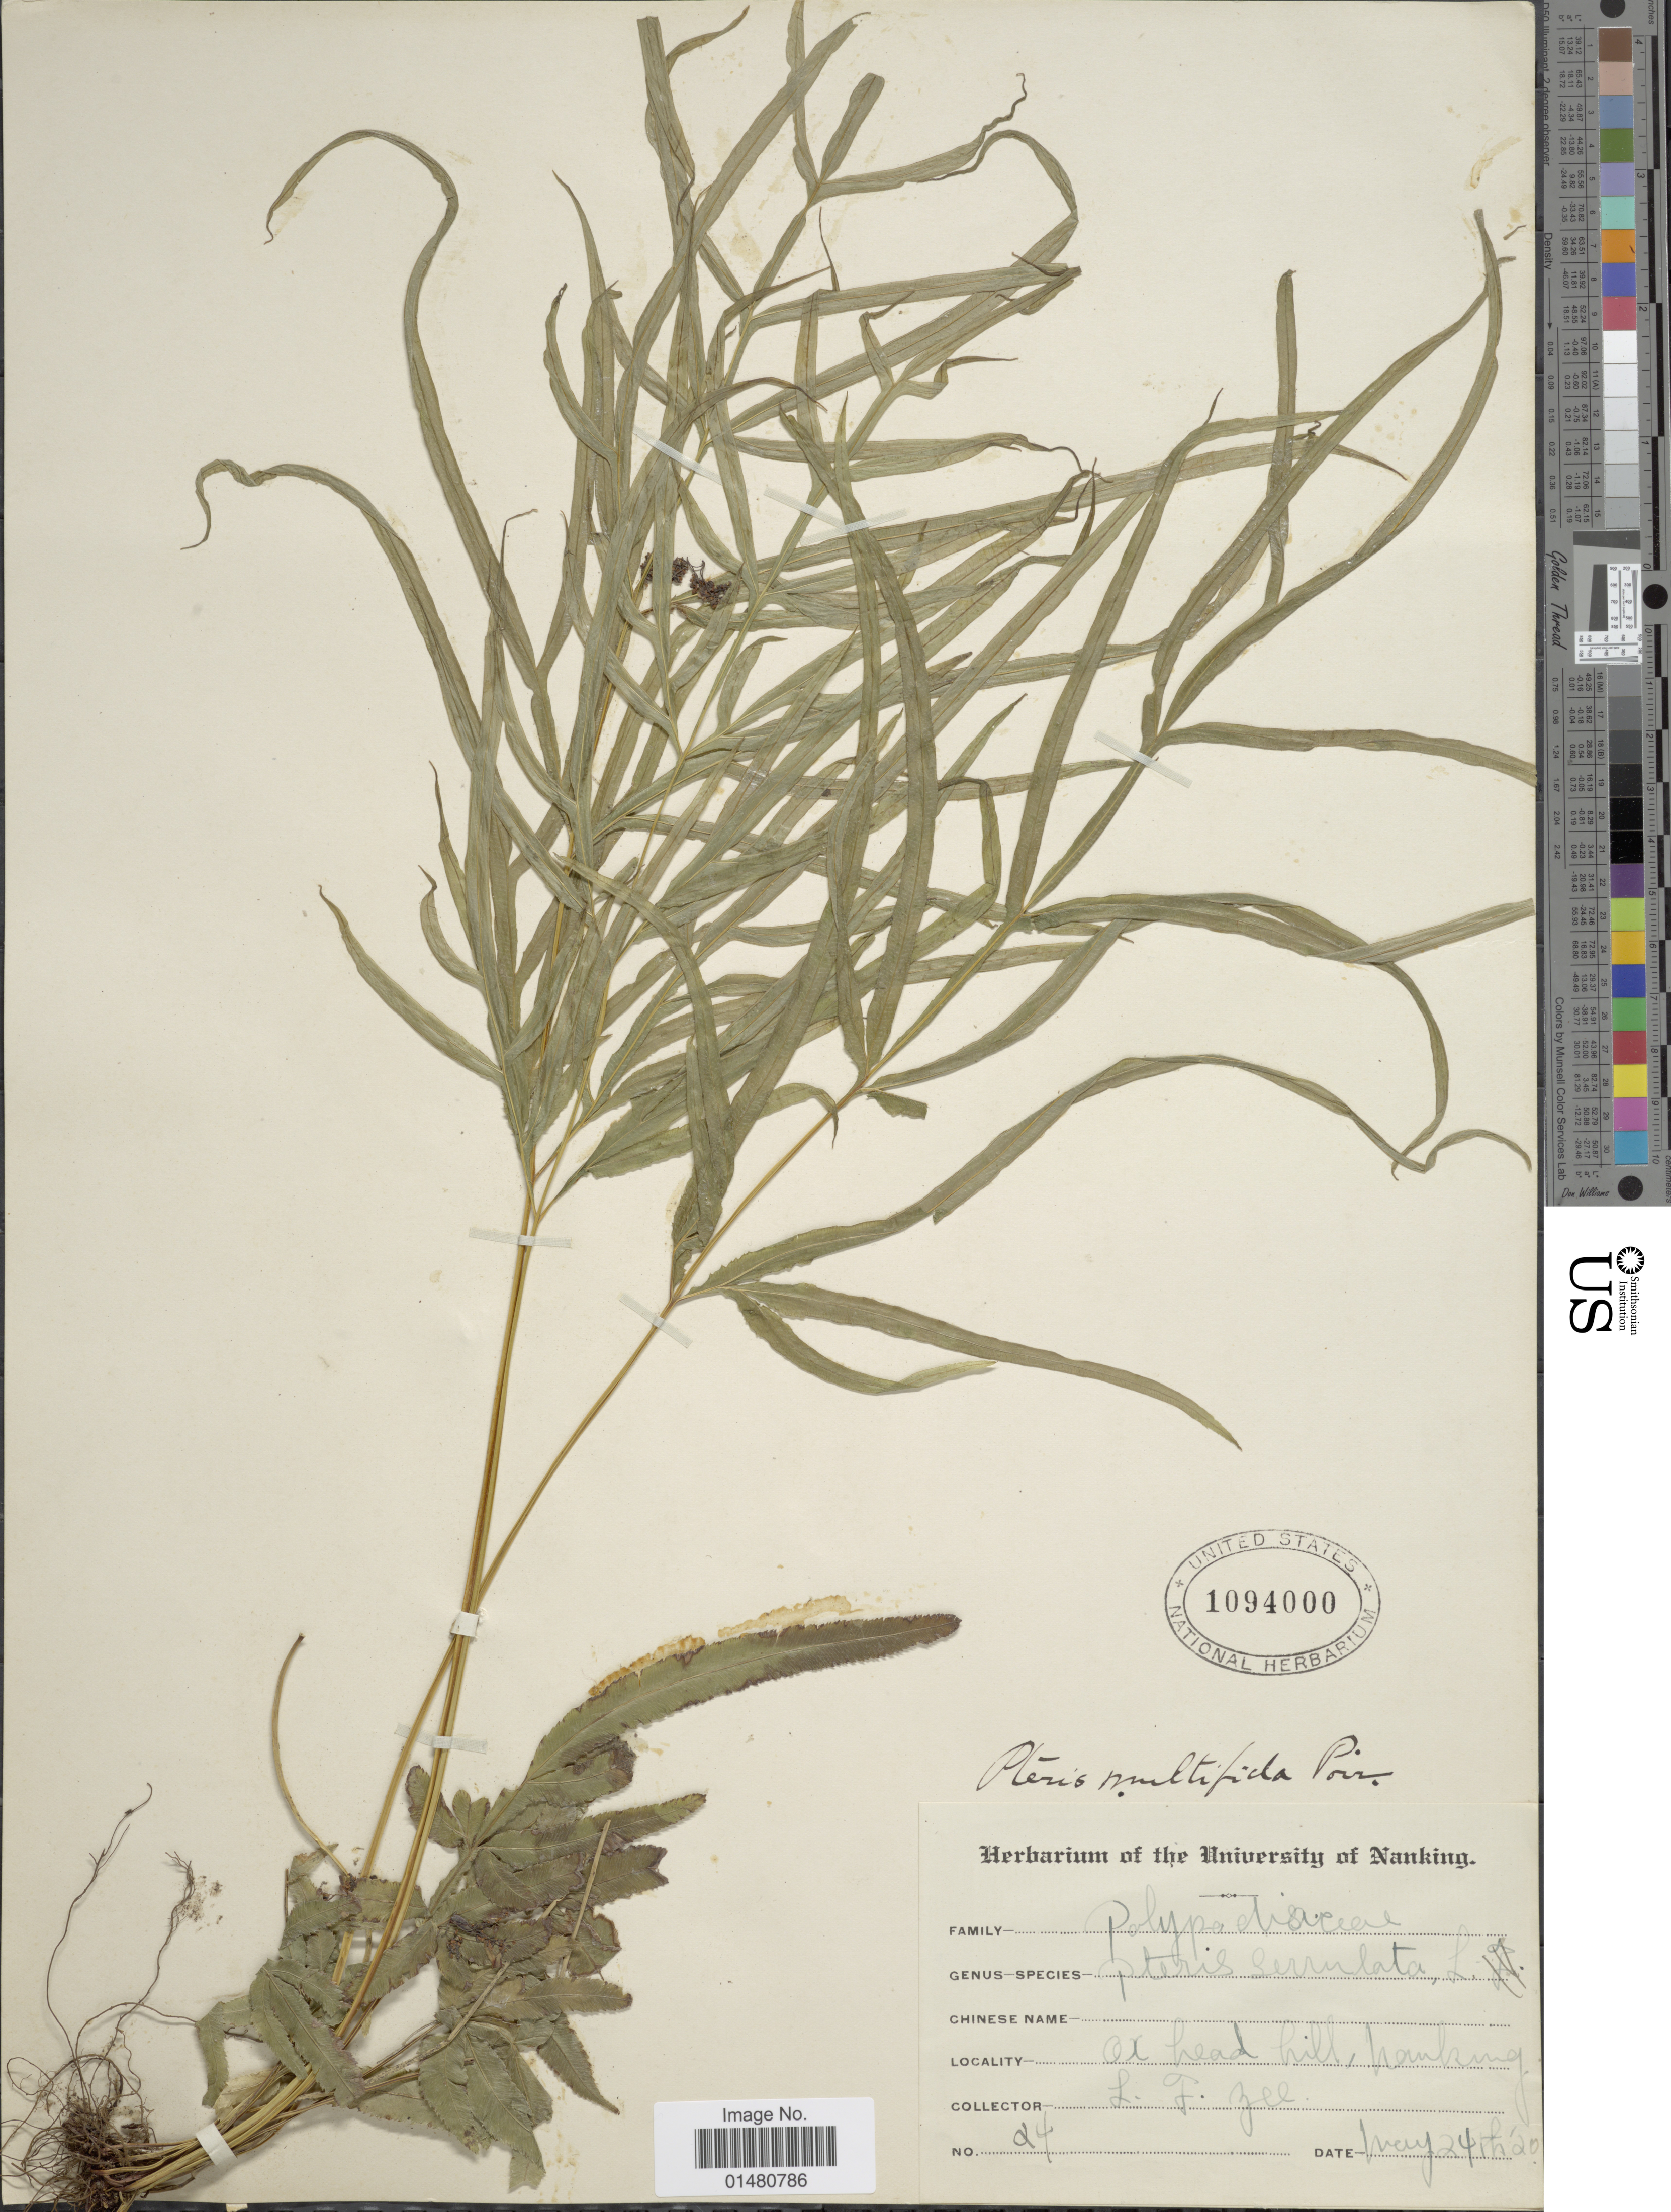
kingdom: Plantae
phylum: Tracheophyta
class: Polypodiopsida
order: Polypodiales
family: Pteridaceae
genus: Pteris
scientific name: Pteris multifida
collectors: L. Zee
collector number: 24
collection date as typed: Transcribed d/m/y: 24/5/20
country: China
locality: Ox head hill, Nanking [interpreted]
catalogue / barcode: US 1094000